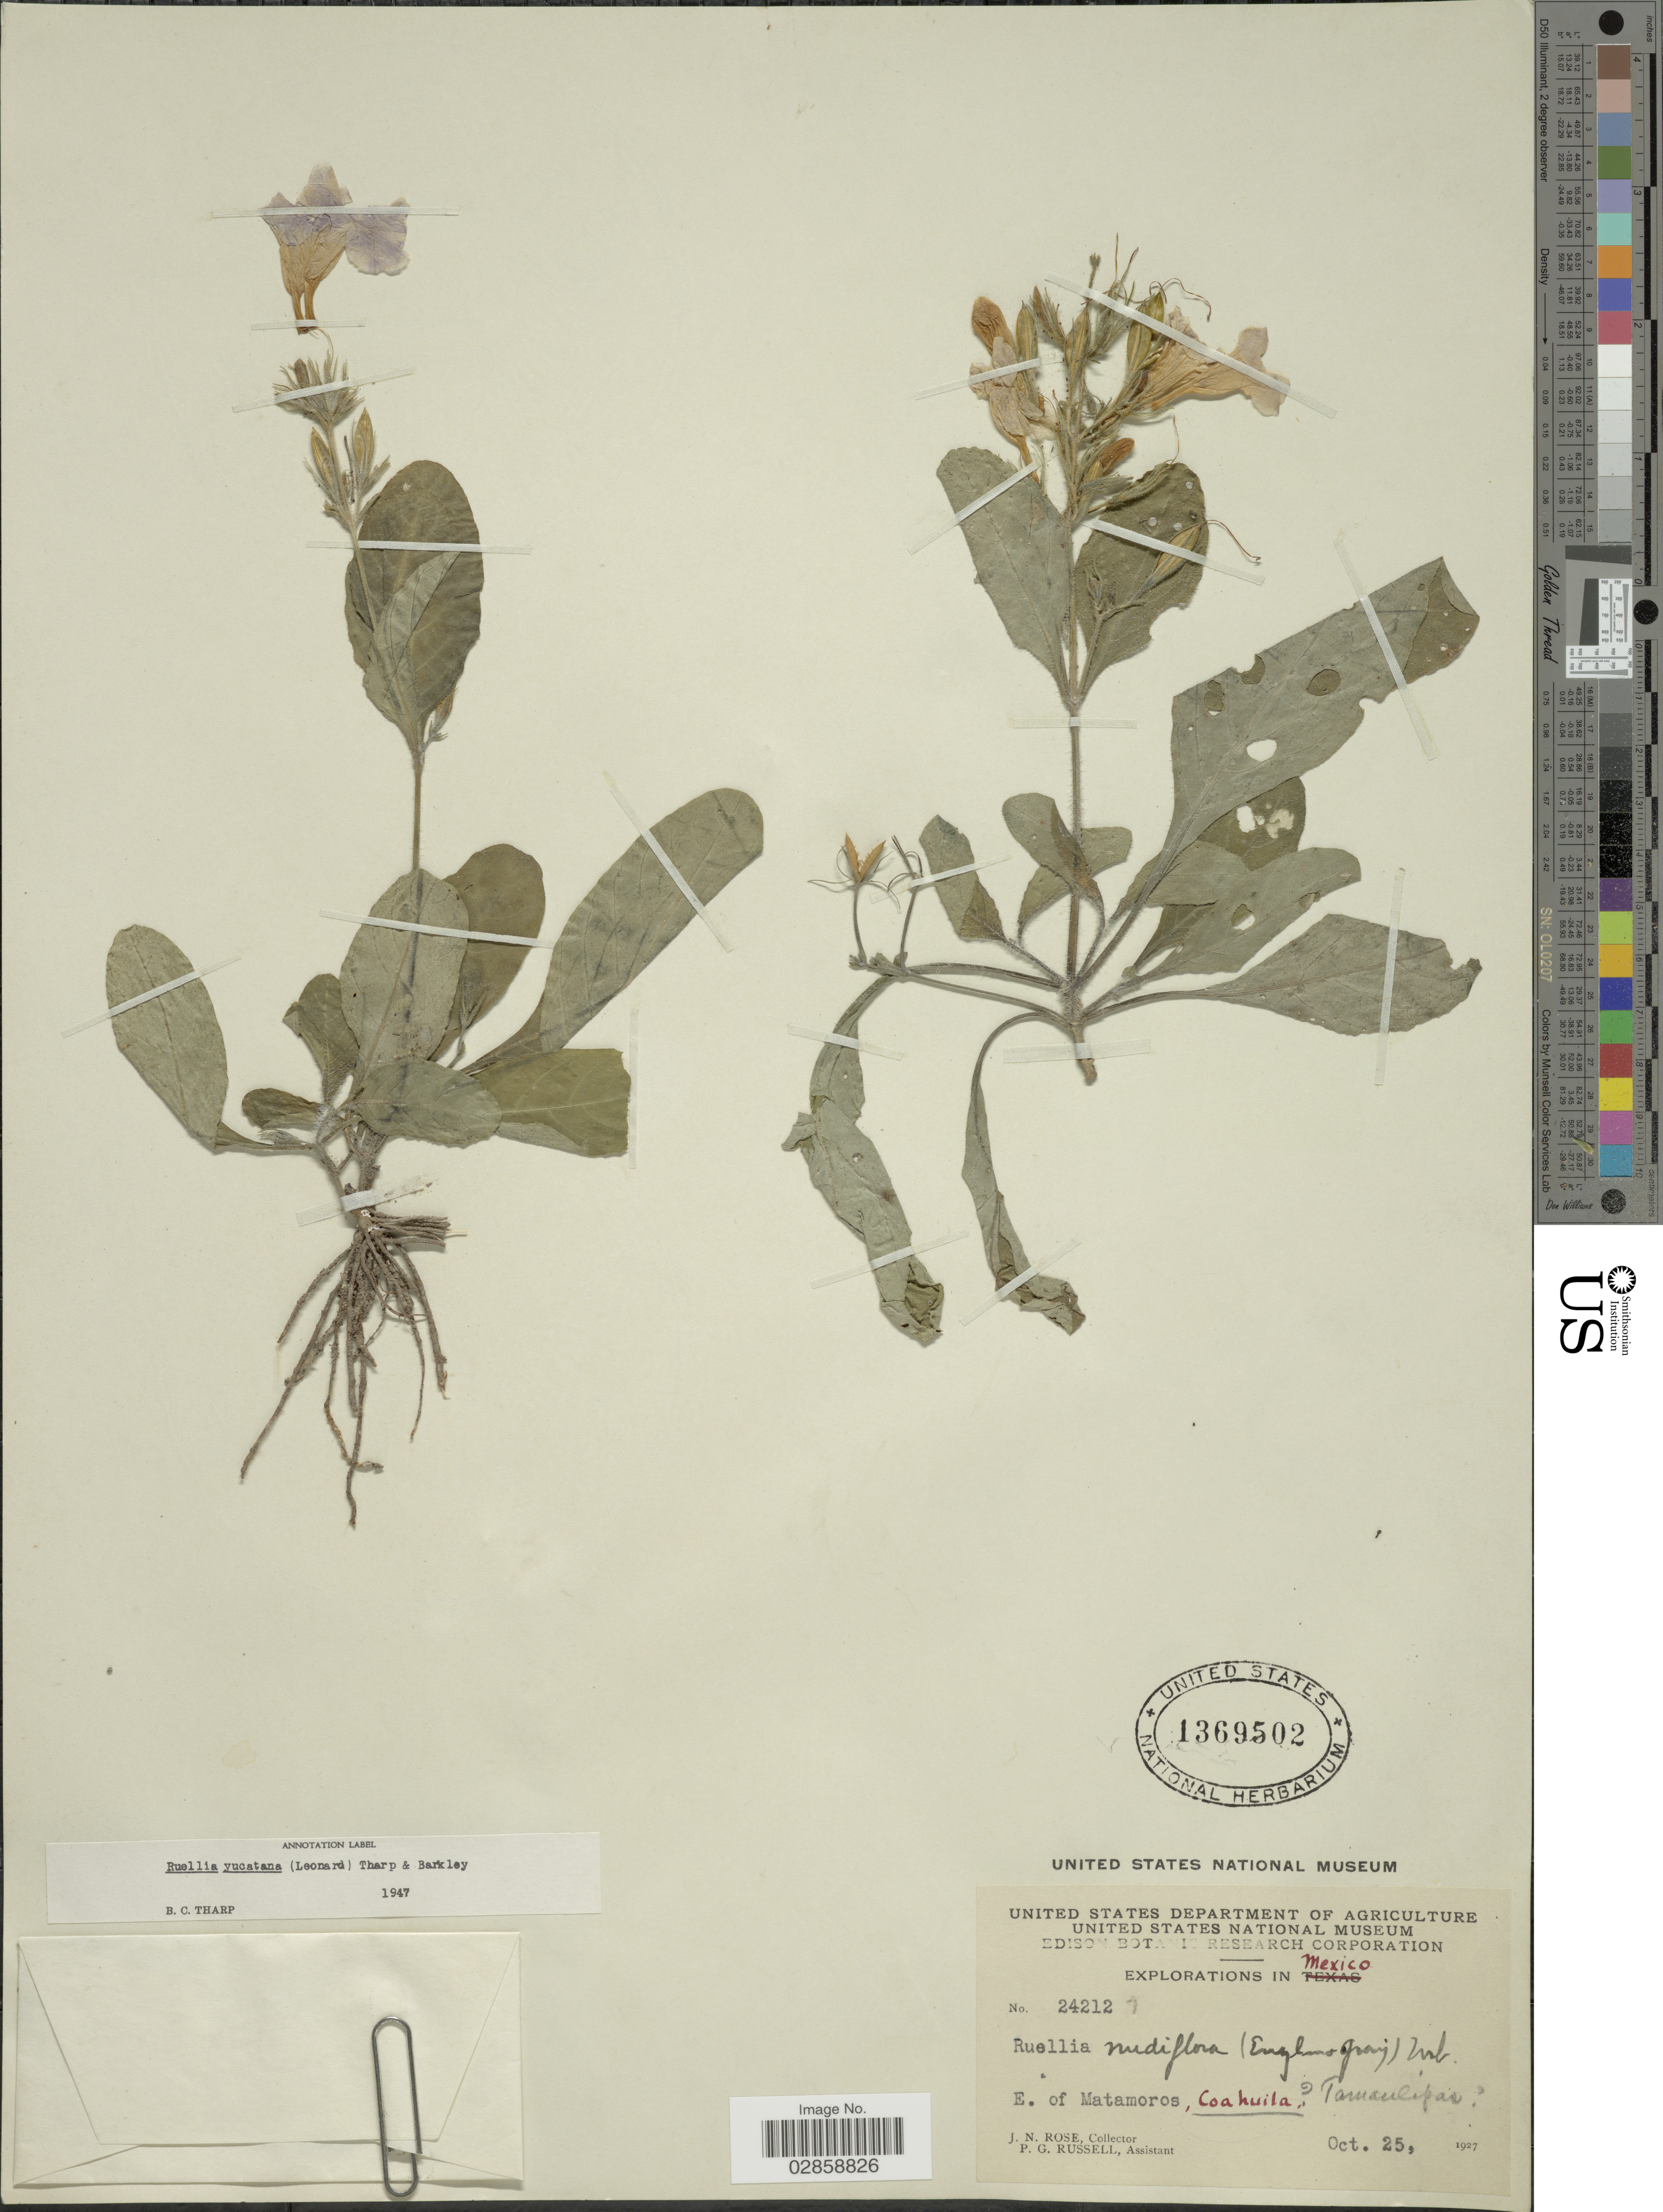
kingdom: Plantae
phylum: Tracheophyta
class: Magnoliopsida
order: Lamiales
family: Acanthaceae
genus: Ruellia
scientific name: Ruellia yucatana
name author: (Leonard) Tharp & F.A. Barkley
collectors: J. N. Rose & P. G. Russell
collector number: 24212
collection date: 1927-10-25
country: Mexico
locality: E. of Matamoros, Coahuila. Tamaulipas.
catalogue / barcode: US 1369502